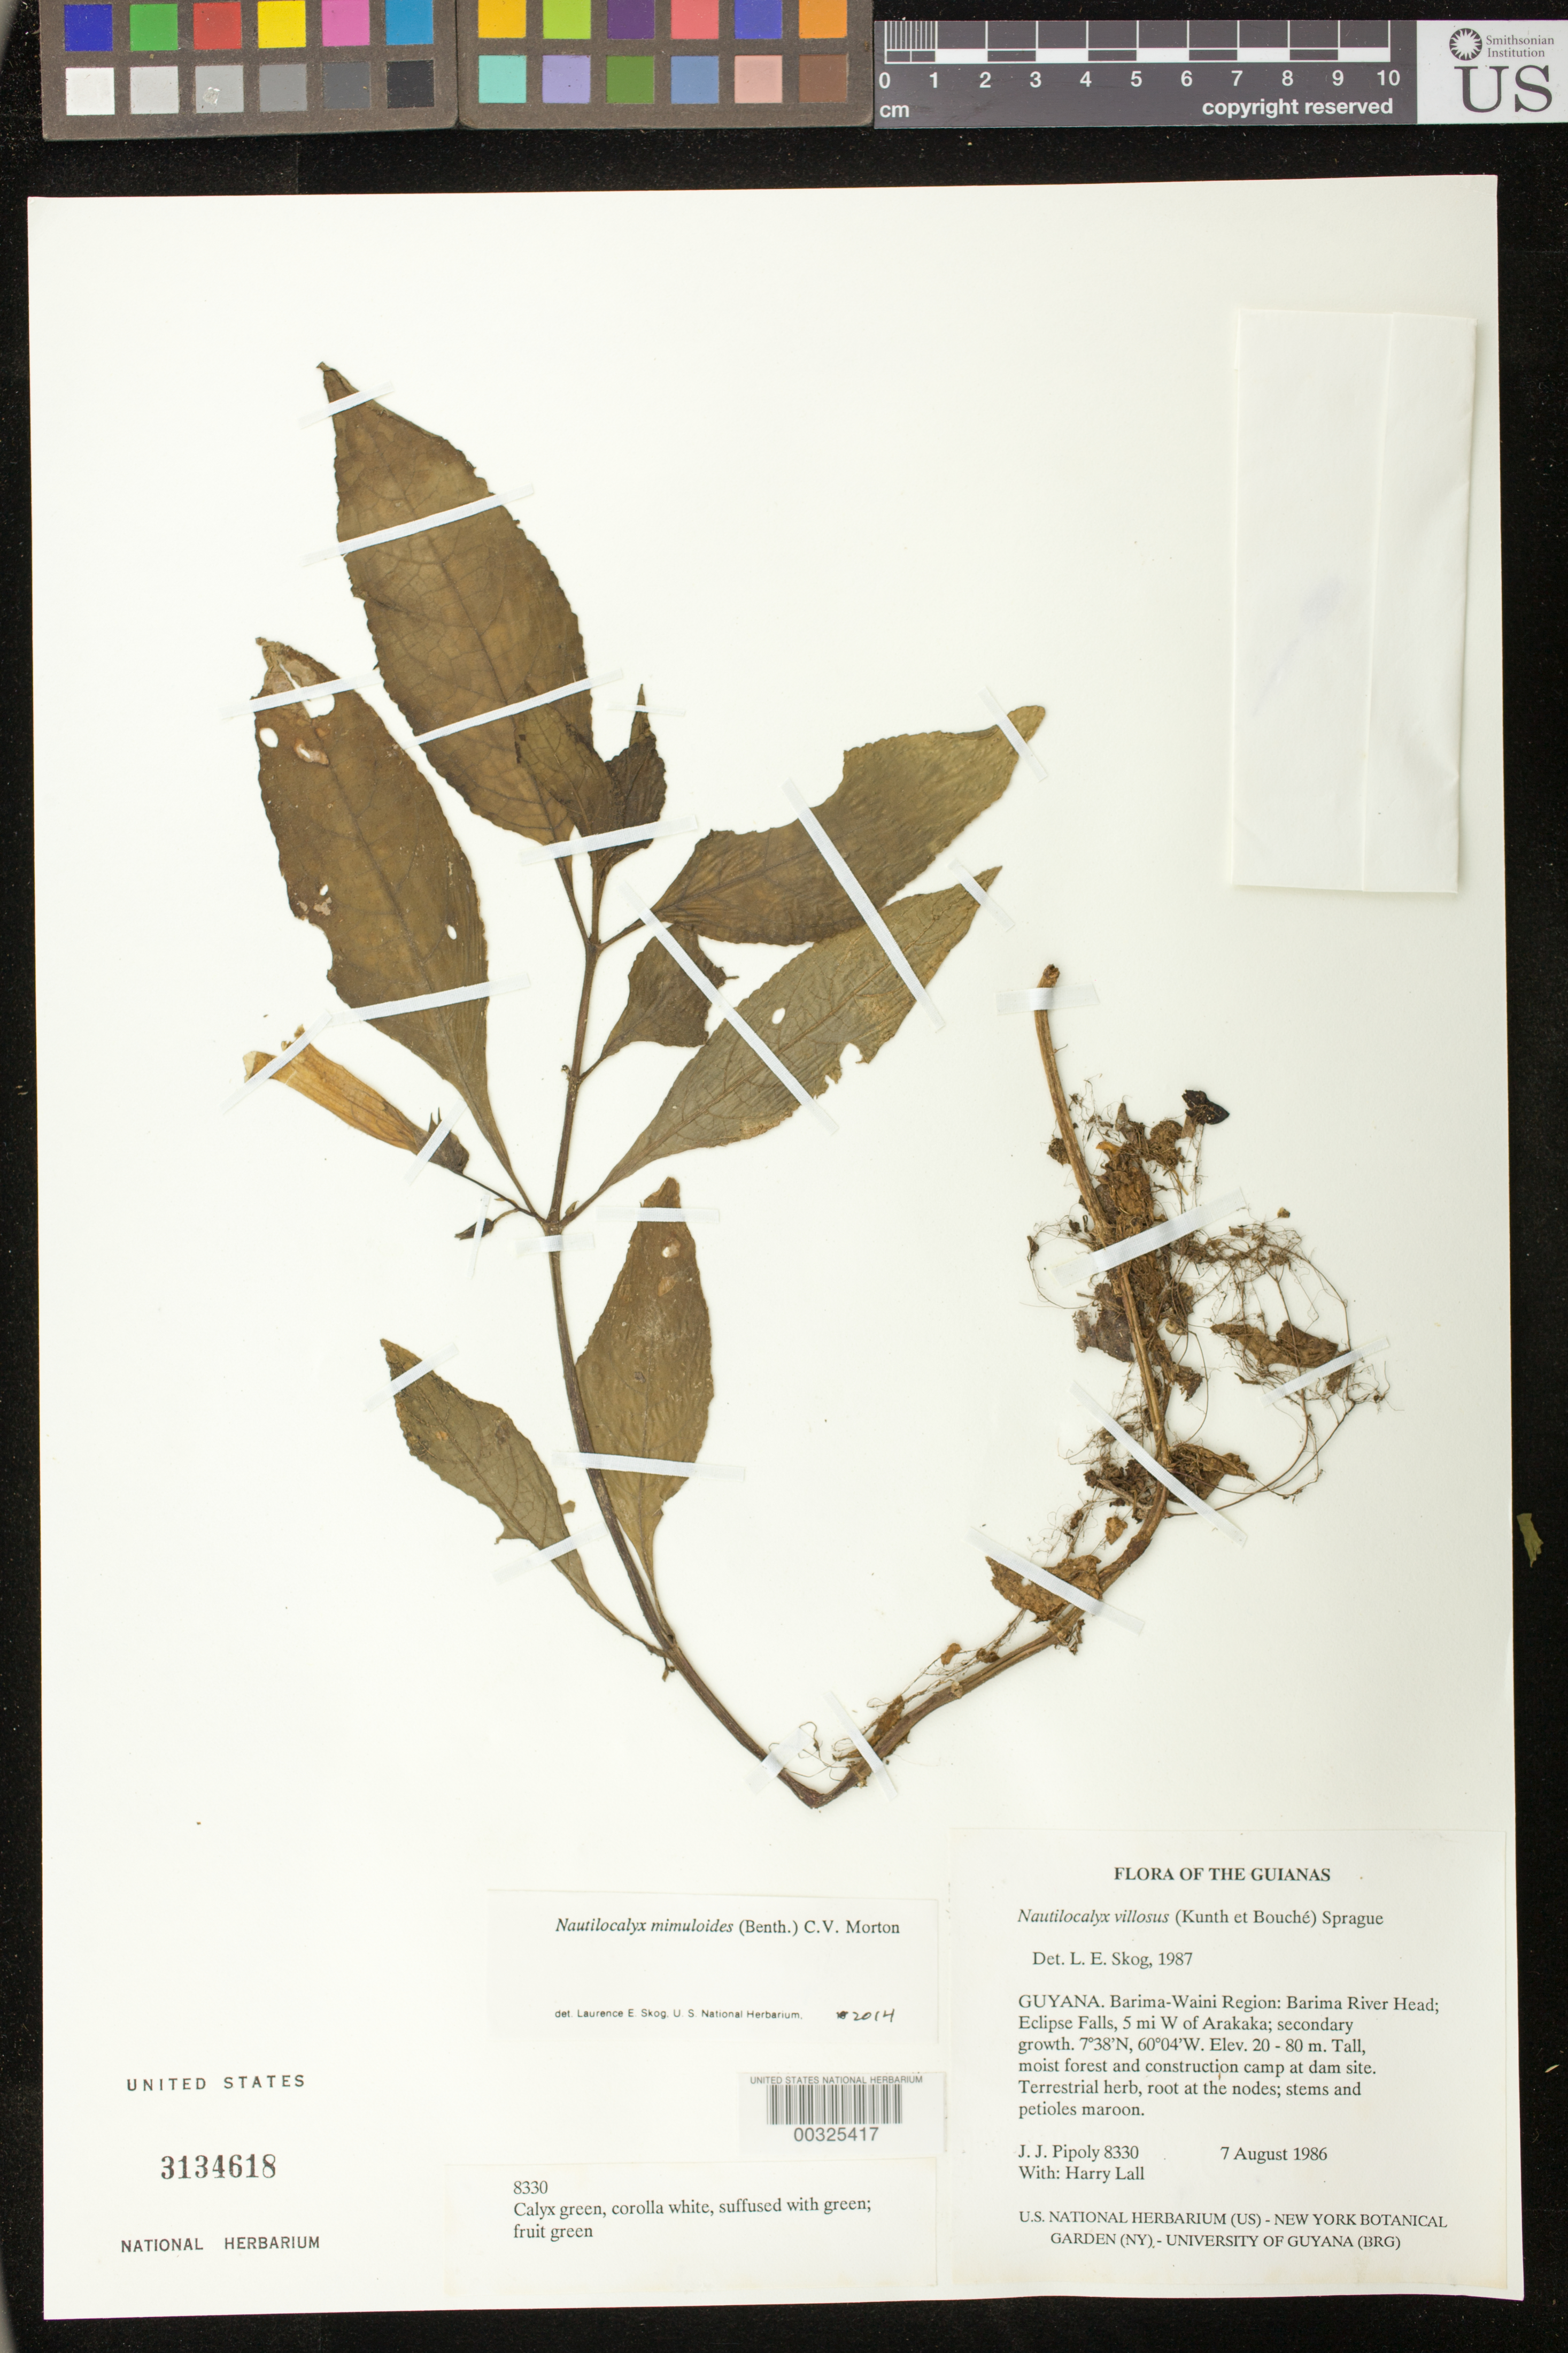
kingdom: Plantae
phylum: Tracheophyta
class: Magnoliopsida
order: Lamiales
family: Gesneriaceae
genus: Nautilocalyx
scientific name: Nautilocalyx mimuloides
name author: (Benth.) C.V. Morton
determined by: Skog, Laurence E.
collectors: J. J. Pipoly & H. Lall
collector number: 8330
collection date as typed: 07 Aug 1986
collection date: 1986-08-07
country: Guyana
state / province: Barima-Waini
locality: Barima River head, Eclipse Falls, 5 mi W of Arakaka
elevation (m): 20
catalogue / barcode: US 3134618